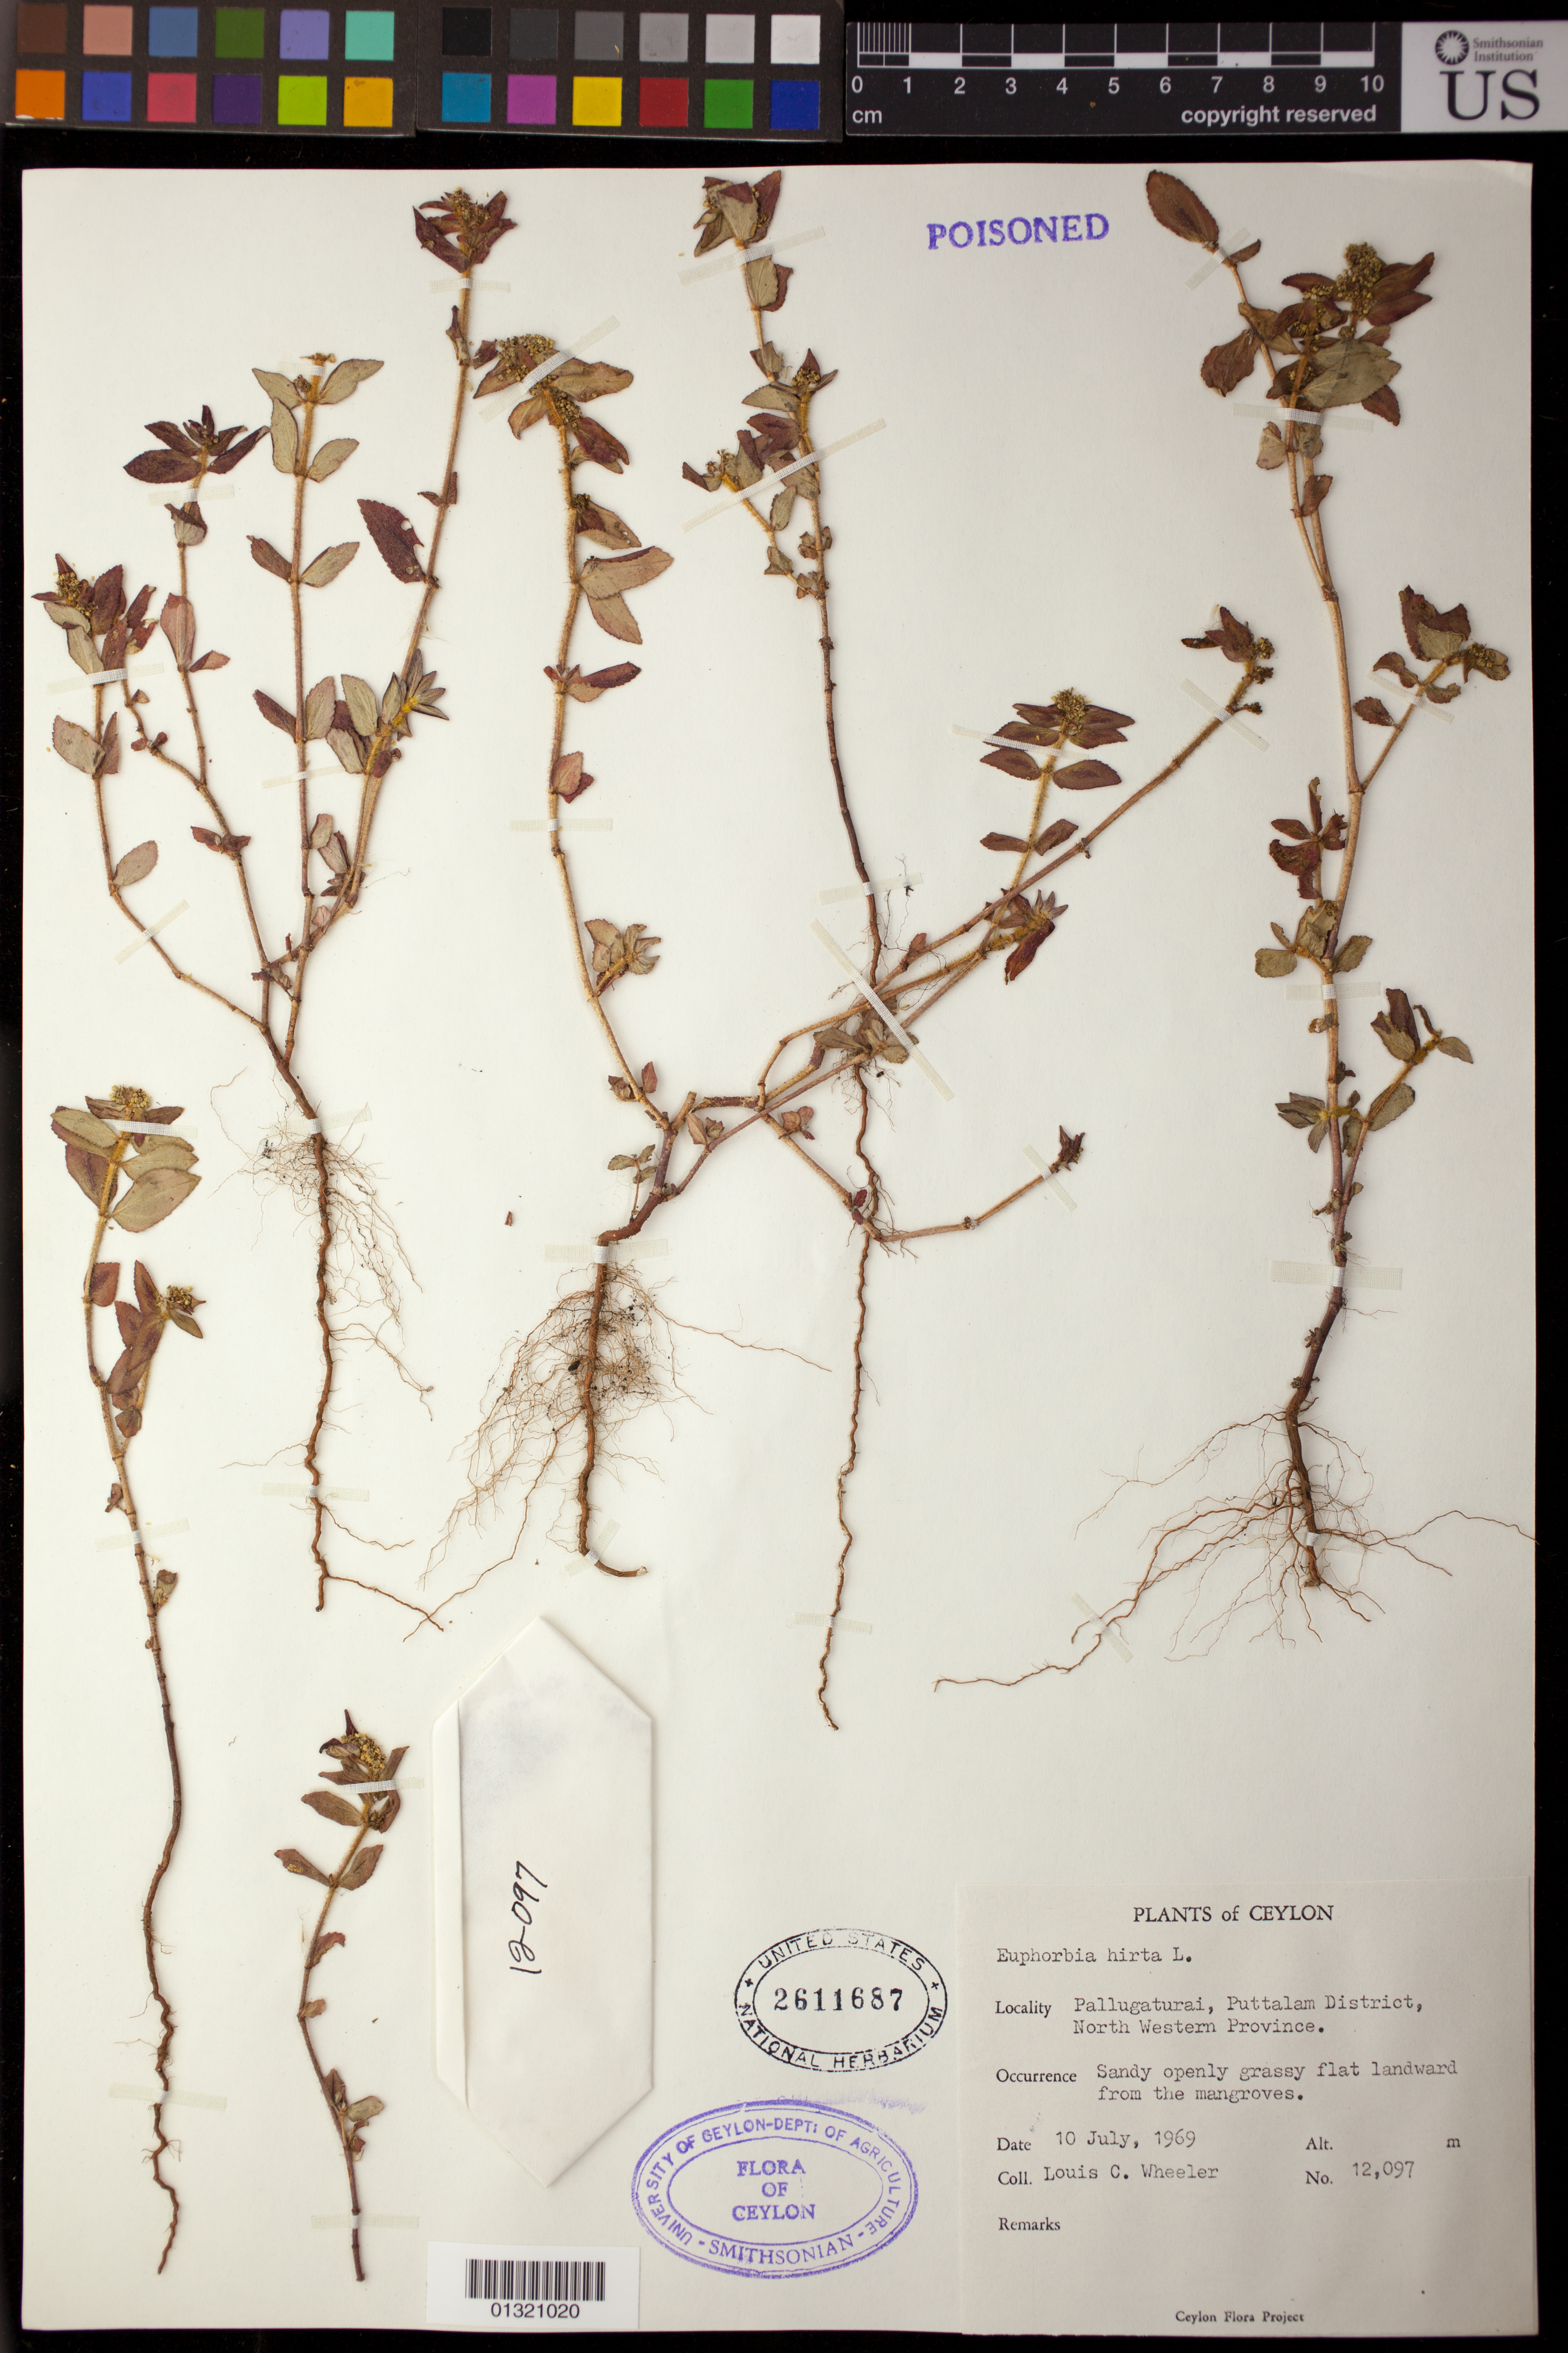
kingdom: Plantae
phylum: Tracheophyta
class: Magnoliopsida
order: Malpighiales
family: Euphorbiaceae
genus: Euphorbia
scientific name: Euphorbia hirta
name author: L.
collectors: L. C. Wheeler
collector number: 12097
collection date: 1969-07-10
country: Sri Lanka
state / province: North Western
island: Ceylon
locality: Pallugaturai, Puttalam District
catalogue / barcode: US 2611687